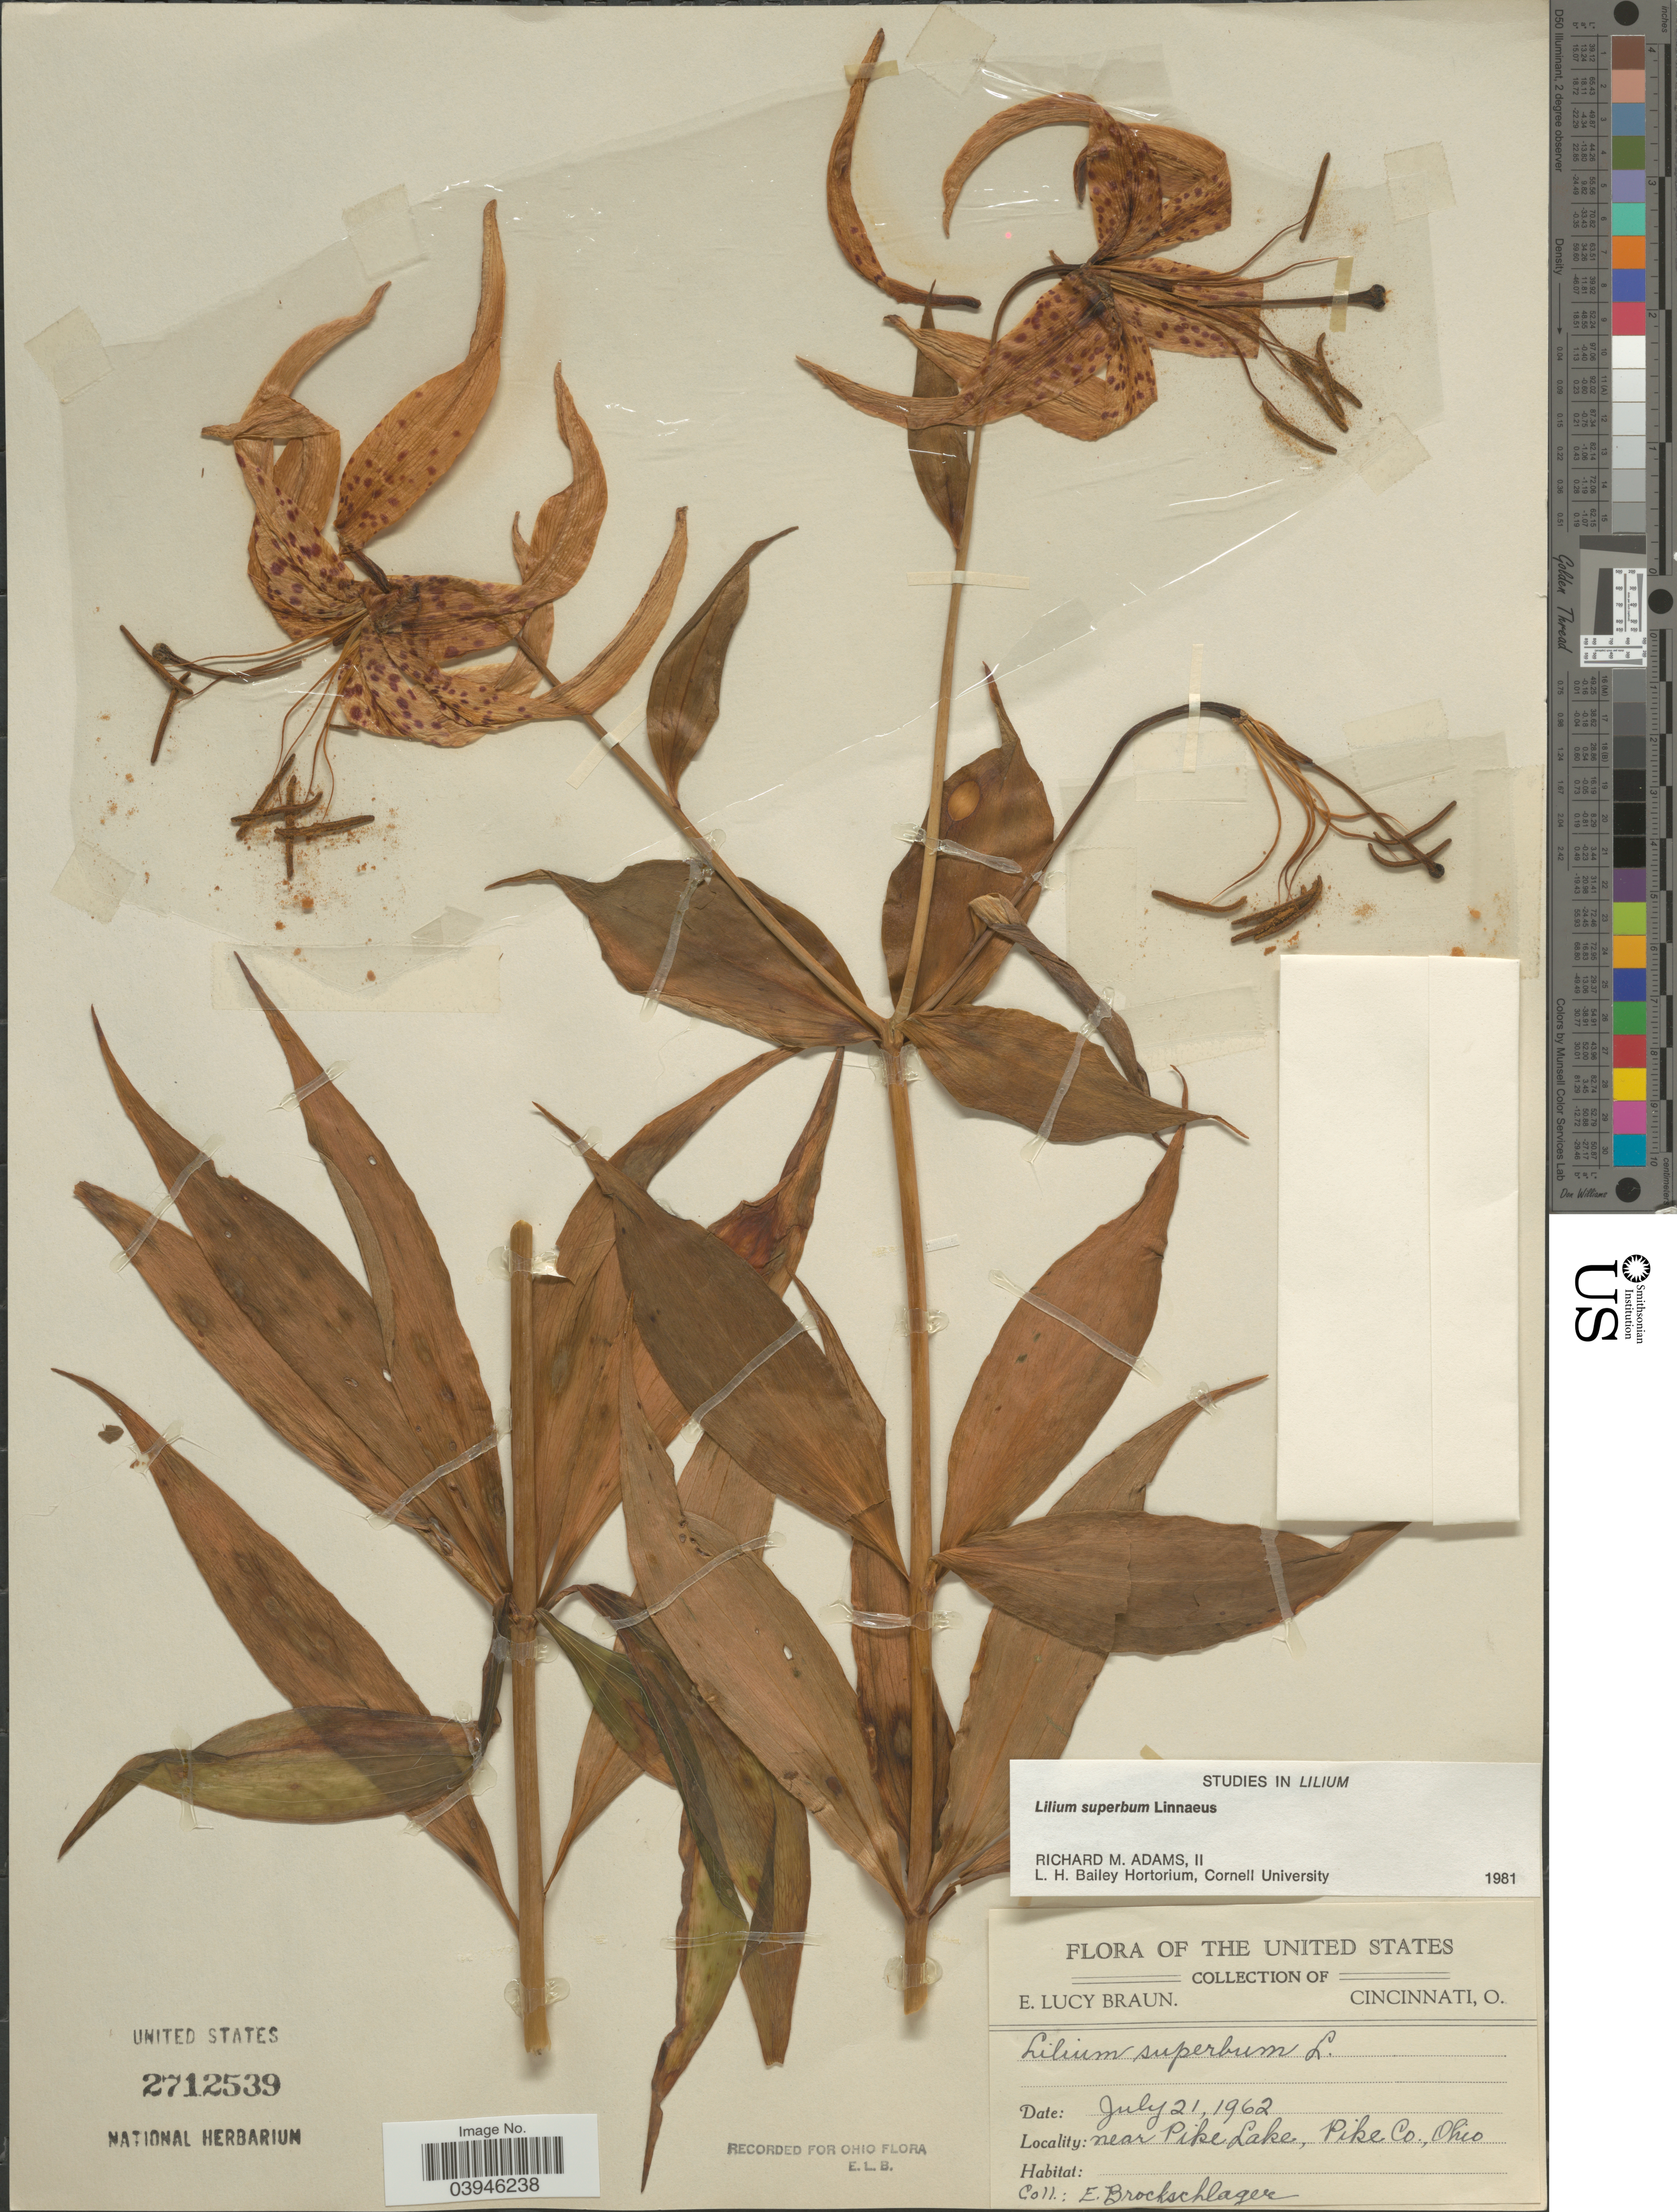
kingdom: Plantae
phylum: Tracheophyta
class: Liliopsida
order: Liliales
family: Liliaceae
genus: Lilium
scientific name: Lilium superbum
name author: L.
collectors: E. Brockschlager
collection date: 1962-07-21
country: United States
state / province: Ohio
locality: Near Pike Lake, Pike Co.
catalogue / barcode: US 2712539